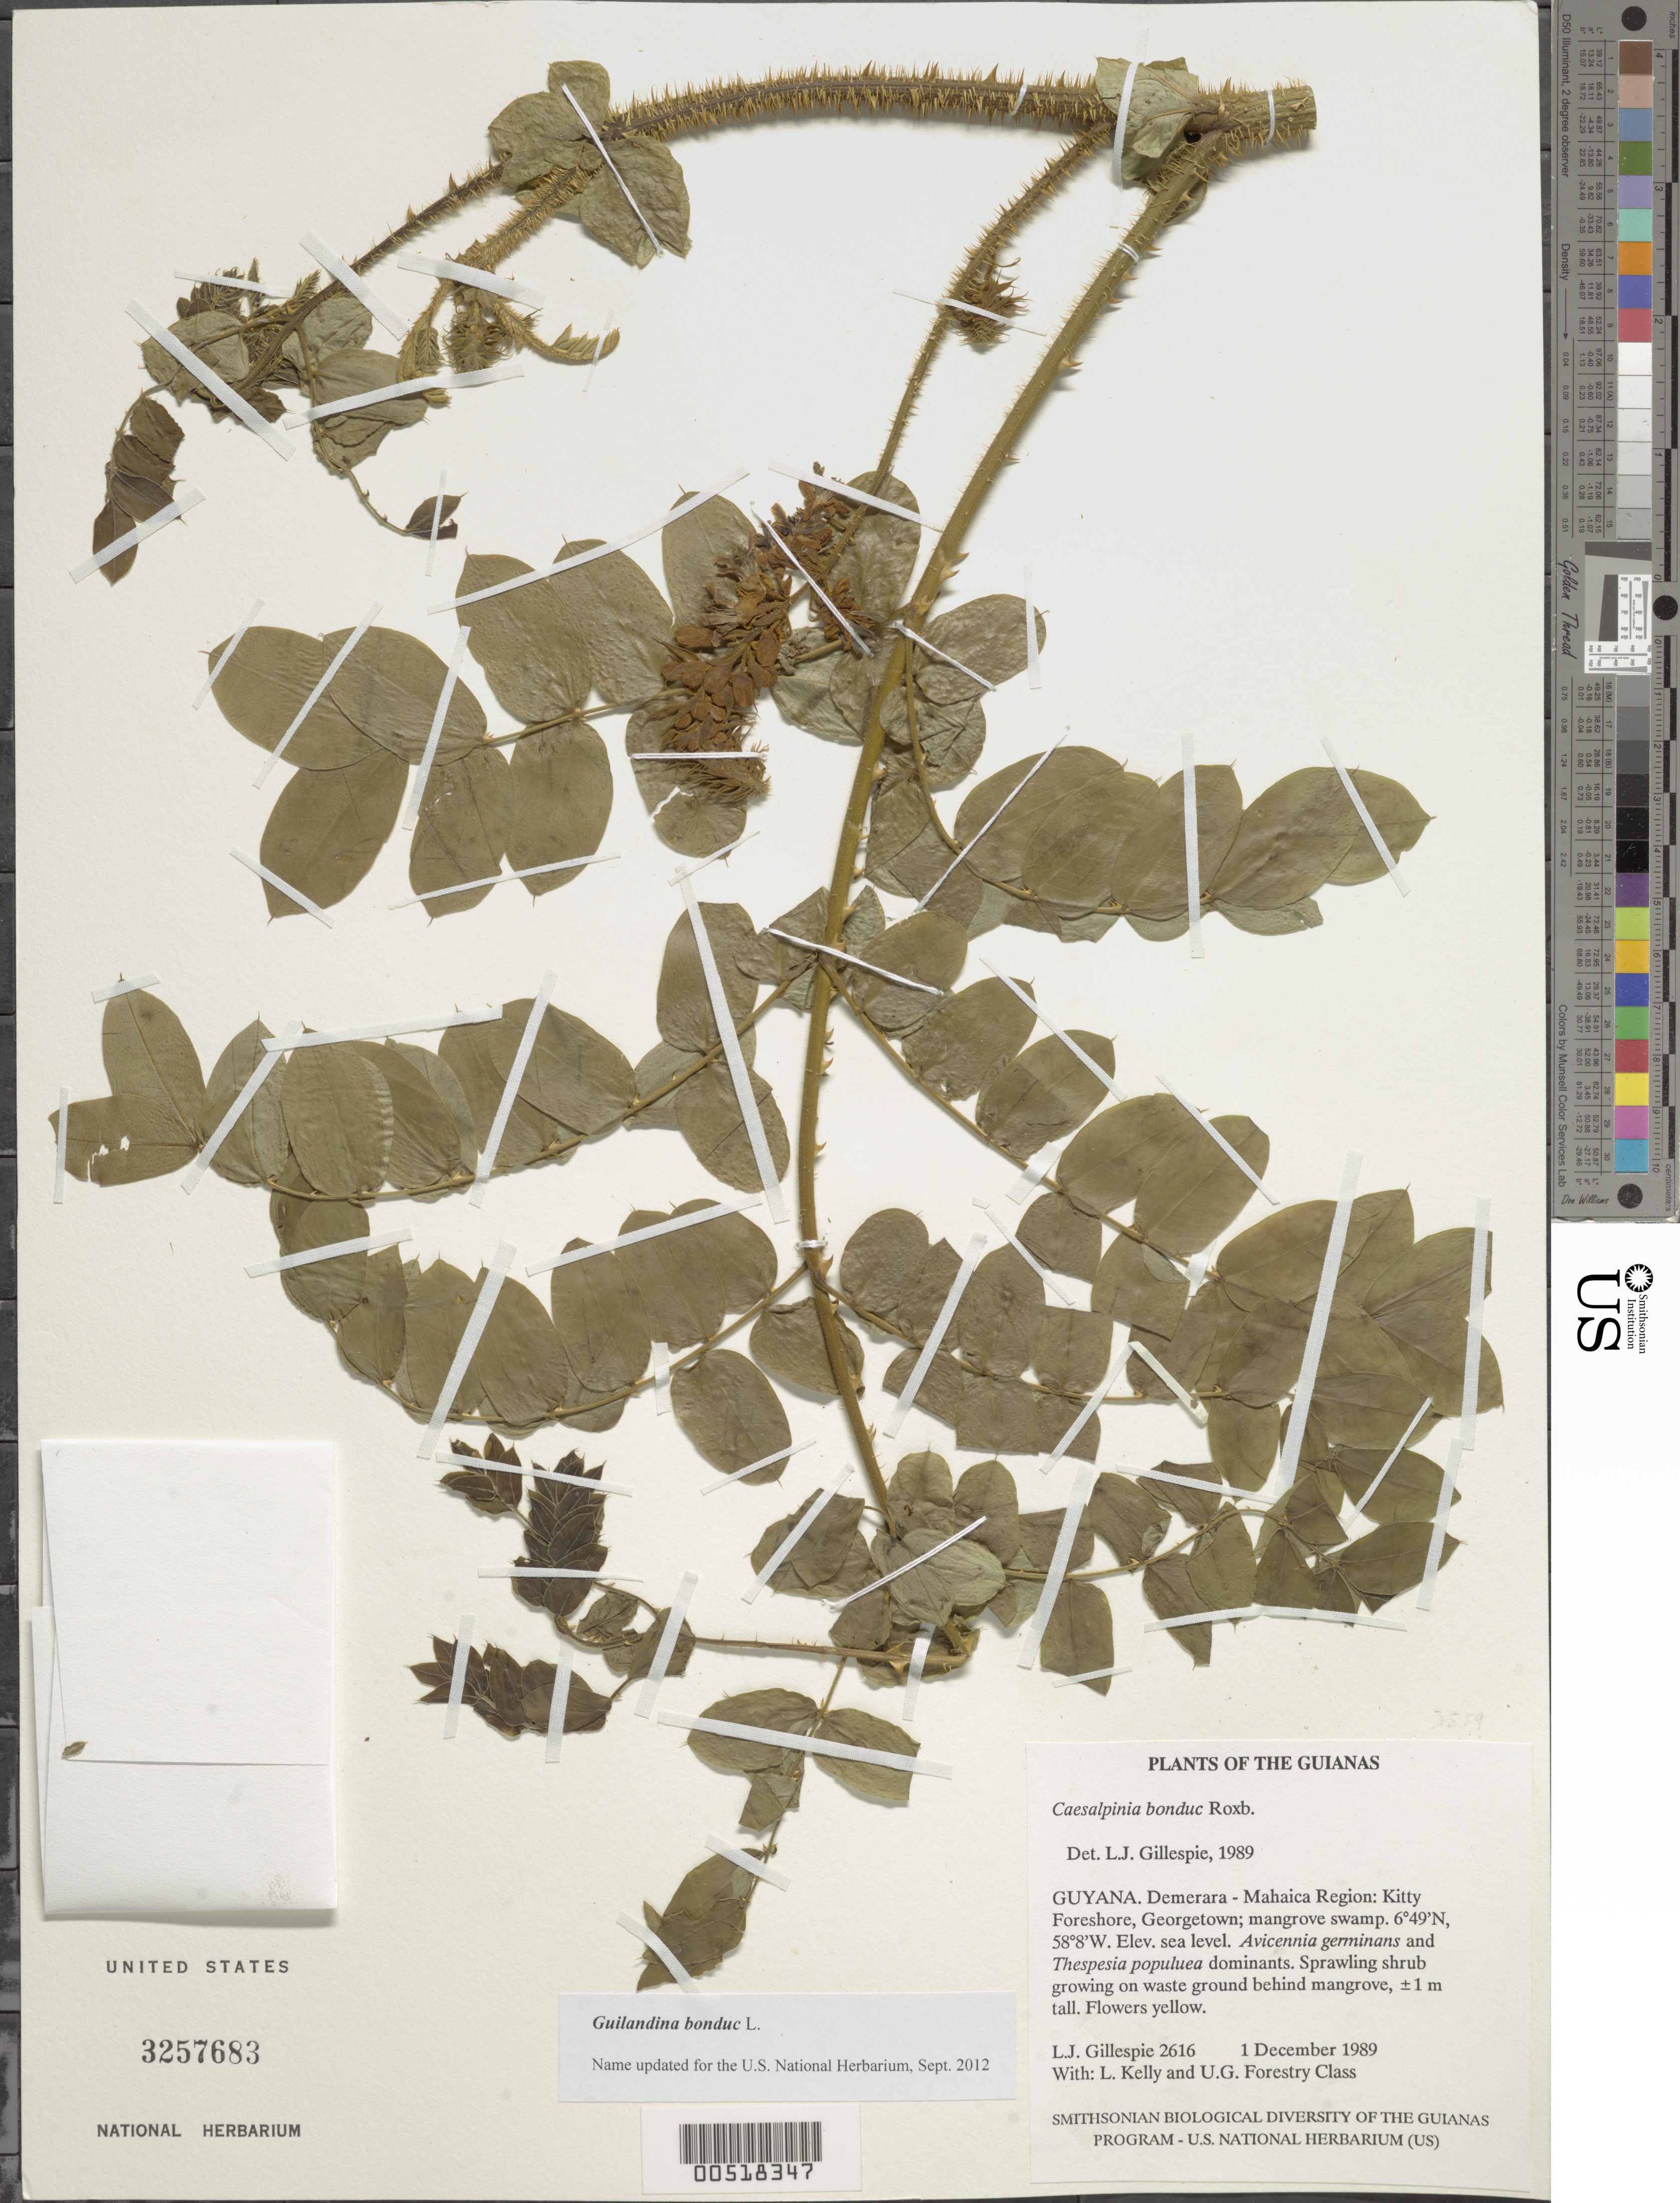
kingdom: Plantae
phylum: Tracheophyta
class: Magnoliopsida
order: Fabales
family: Fabaceae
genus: Guilandina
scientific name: Guilandina bonduc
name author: L.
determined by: Gillespie, L. J.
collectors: L. J. Gillespie, L. M. Kelly & U.G. Forestry Class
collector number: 2616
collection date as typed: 1 December 1989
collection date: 1989-12-01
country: Guyana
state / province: Demerara-Mahaica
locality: Kitty Foreshore, Georgetown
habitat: Mangrove swamp. Avicennia germinans and Thespesia populnea dominants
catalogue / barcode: US 3257683